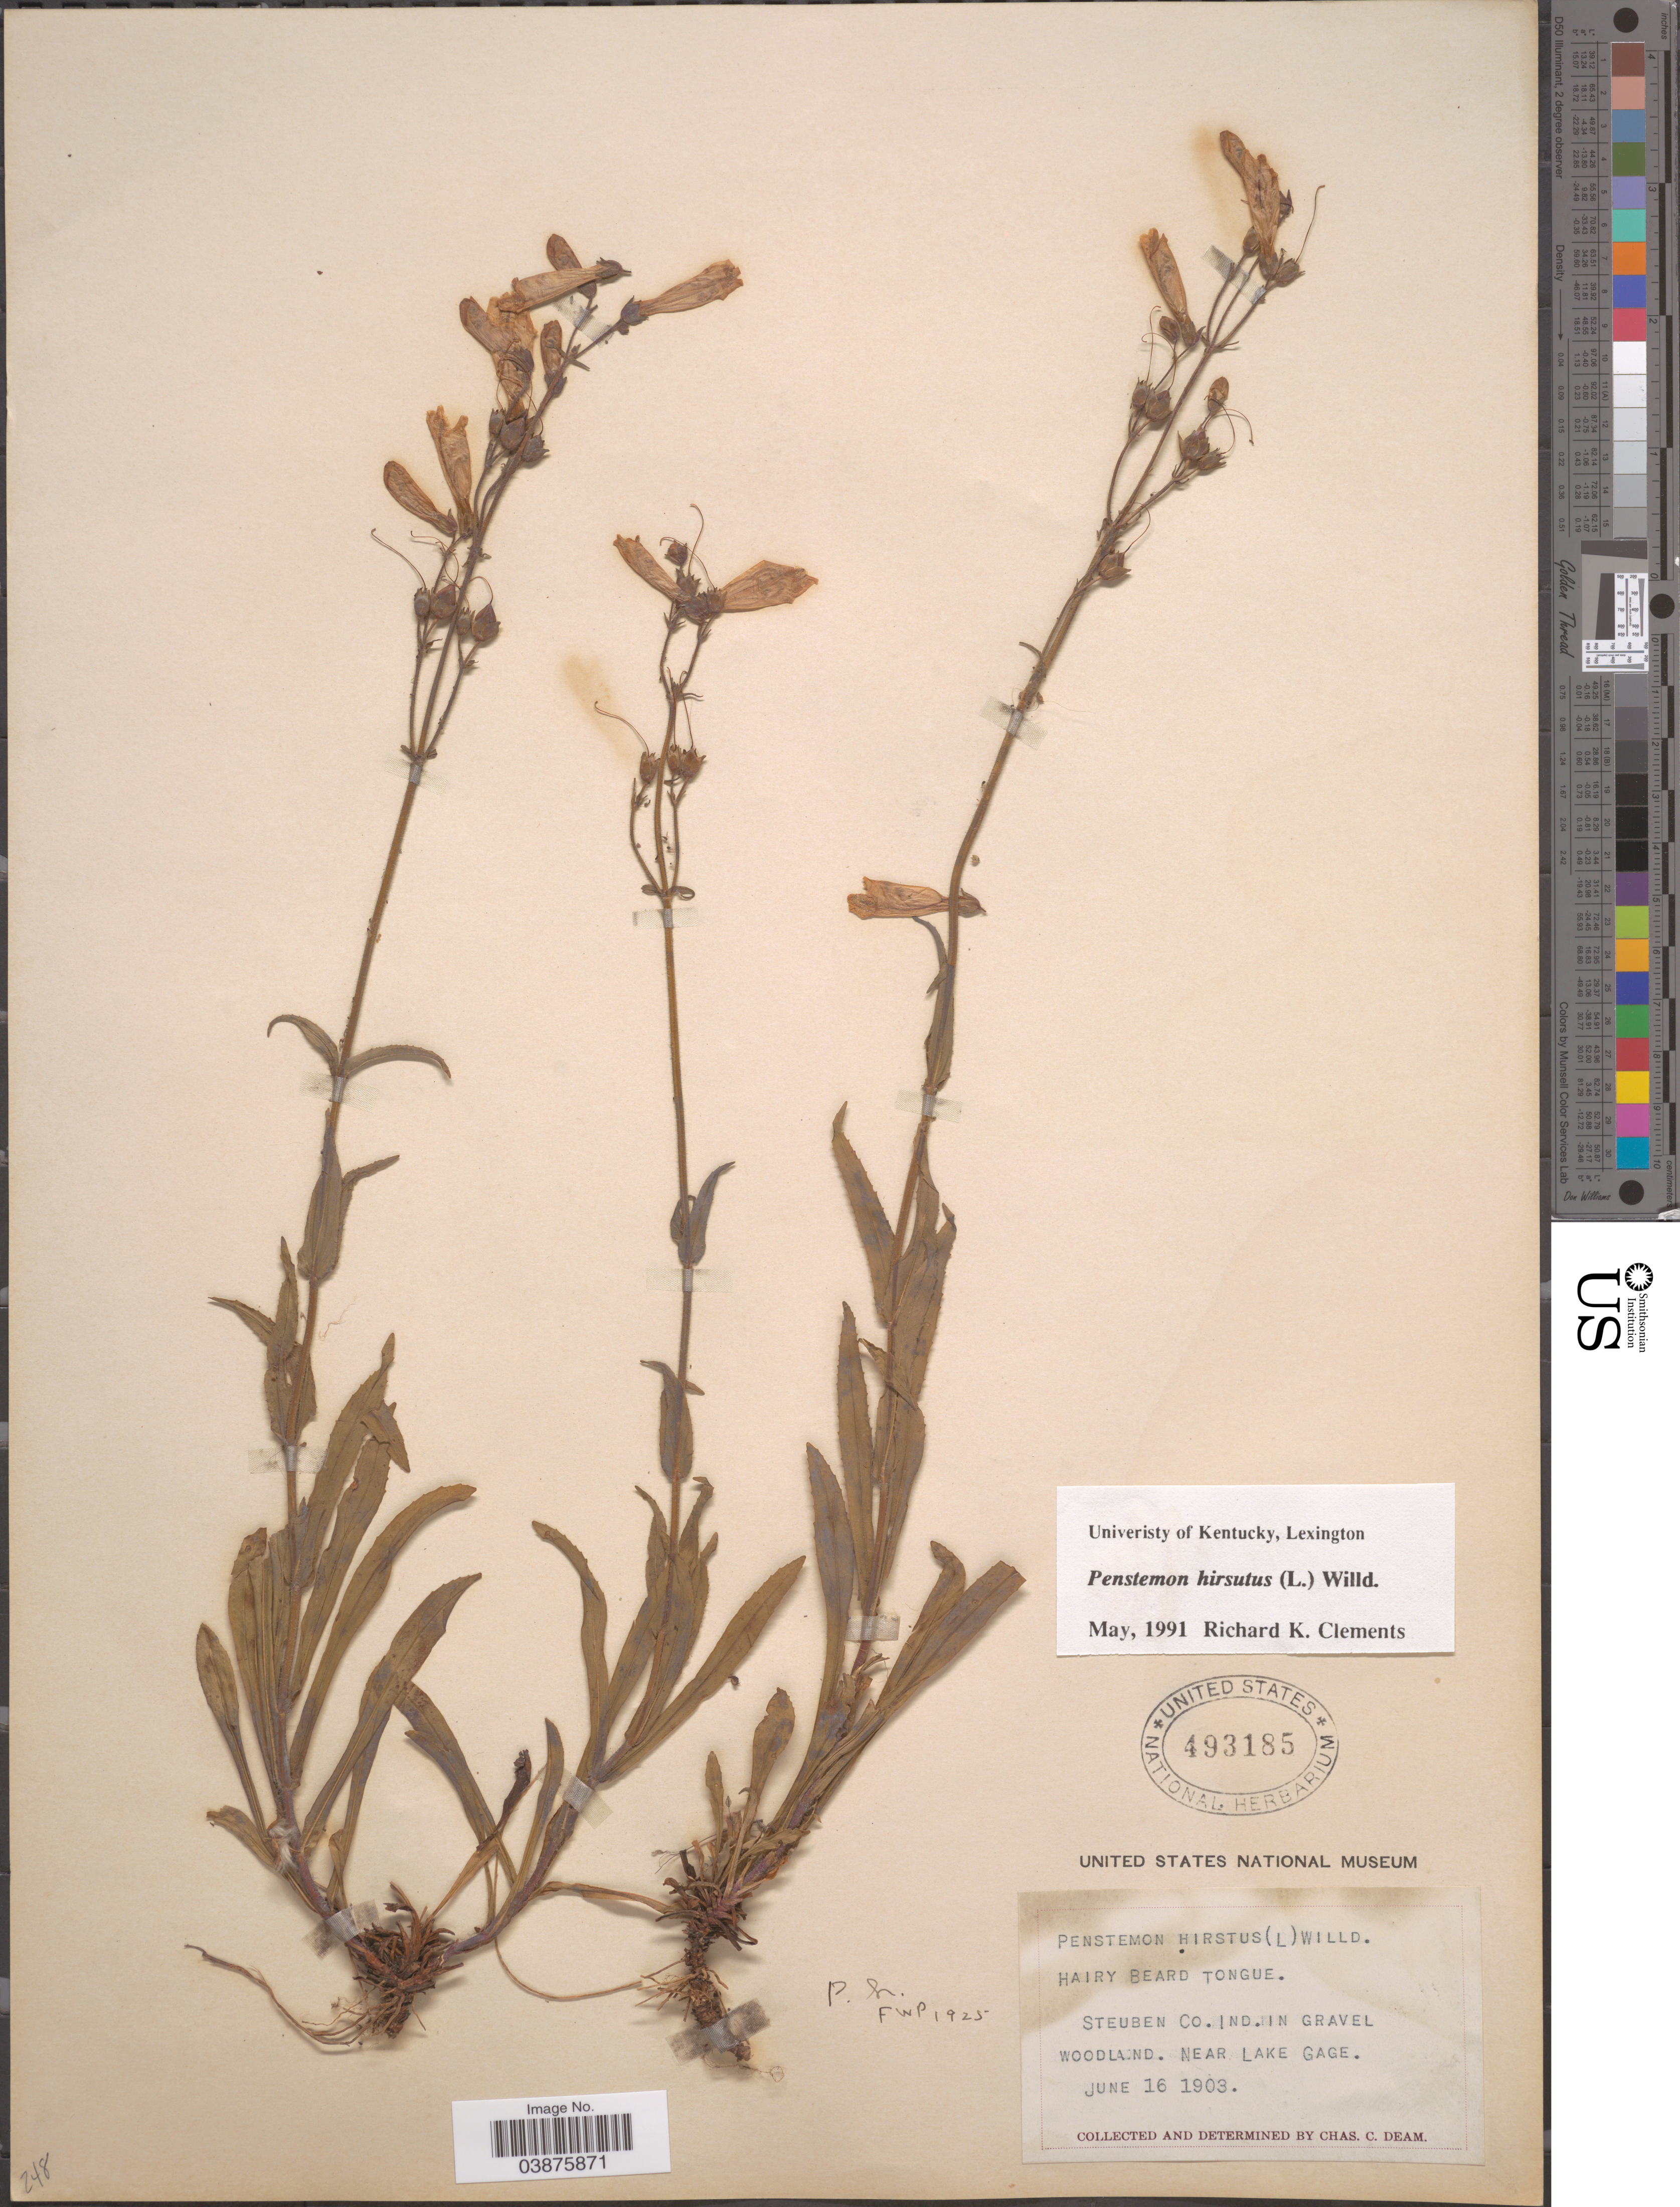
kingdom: Plantae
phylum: Tracheophyta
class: Magnoliopsida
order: Lamiales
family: Plantaginaceae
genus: Penstemon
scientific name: Penstemon hirsutus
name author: (L.) Willd.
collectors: C. C. Deam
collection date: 1903-06-16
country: United States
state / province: Indiana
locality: Steuben Co. Near Lake Gage.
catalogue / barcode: US 493185